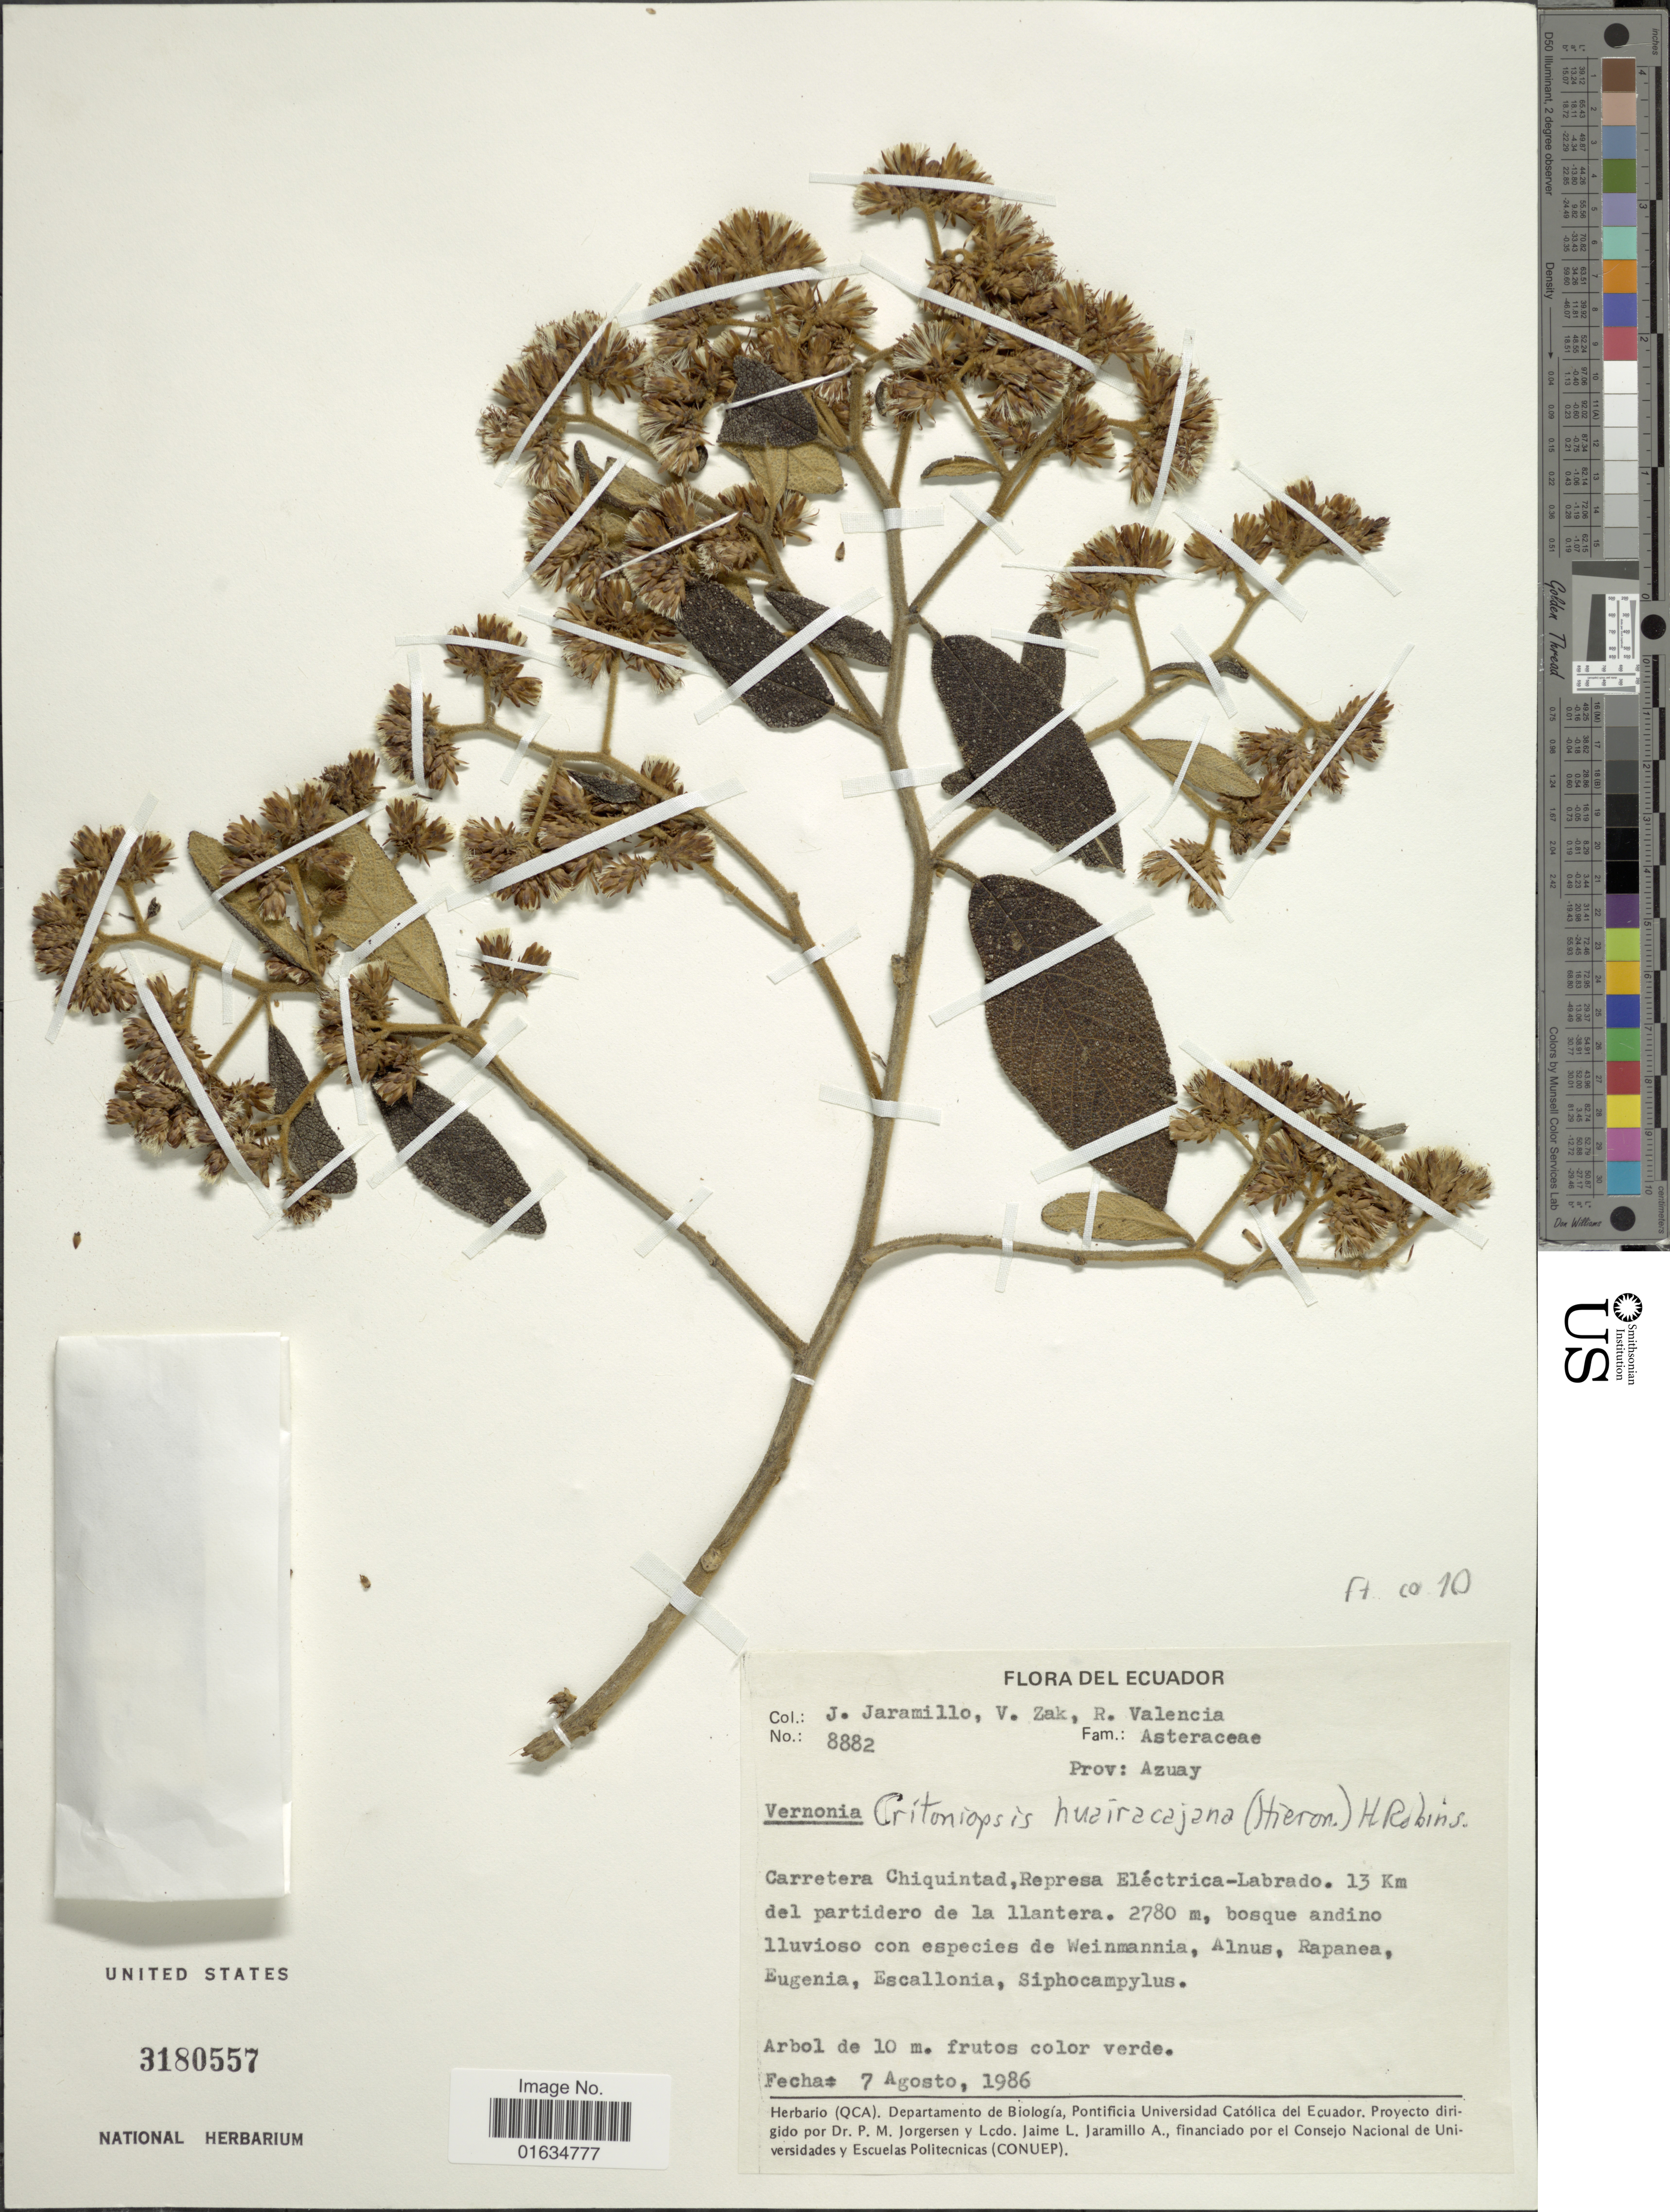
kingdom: Plantae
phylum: Tracheophyta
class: Magnoliopsida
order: Asterales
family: Asteraceae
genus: Critoniopsis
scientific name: Critoniopsis huairacajana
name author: (Hieron.) H. Rob.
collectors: J. Jaramillo, V. Zak & R. Valencia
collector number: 8882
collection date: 1986-08-07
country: Ecuador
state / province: Azuay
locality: Carretera Chiquintad, Represa Eléctrica-Labrado, 13 Km del partidero de La Llantera.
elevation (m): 2780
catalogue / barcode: US 3180557